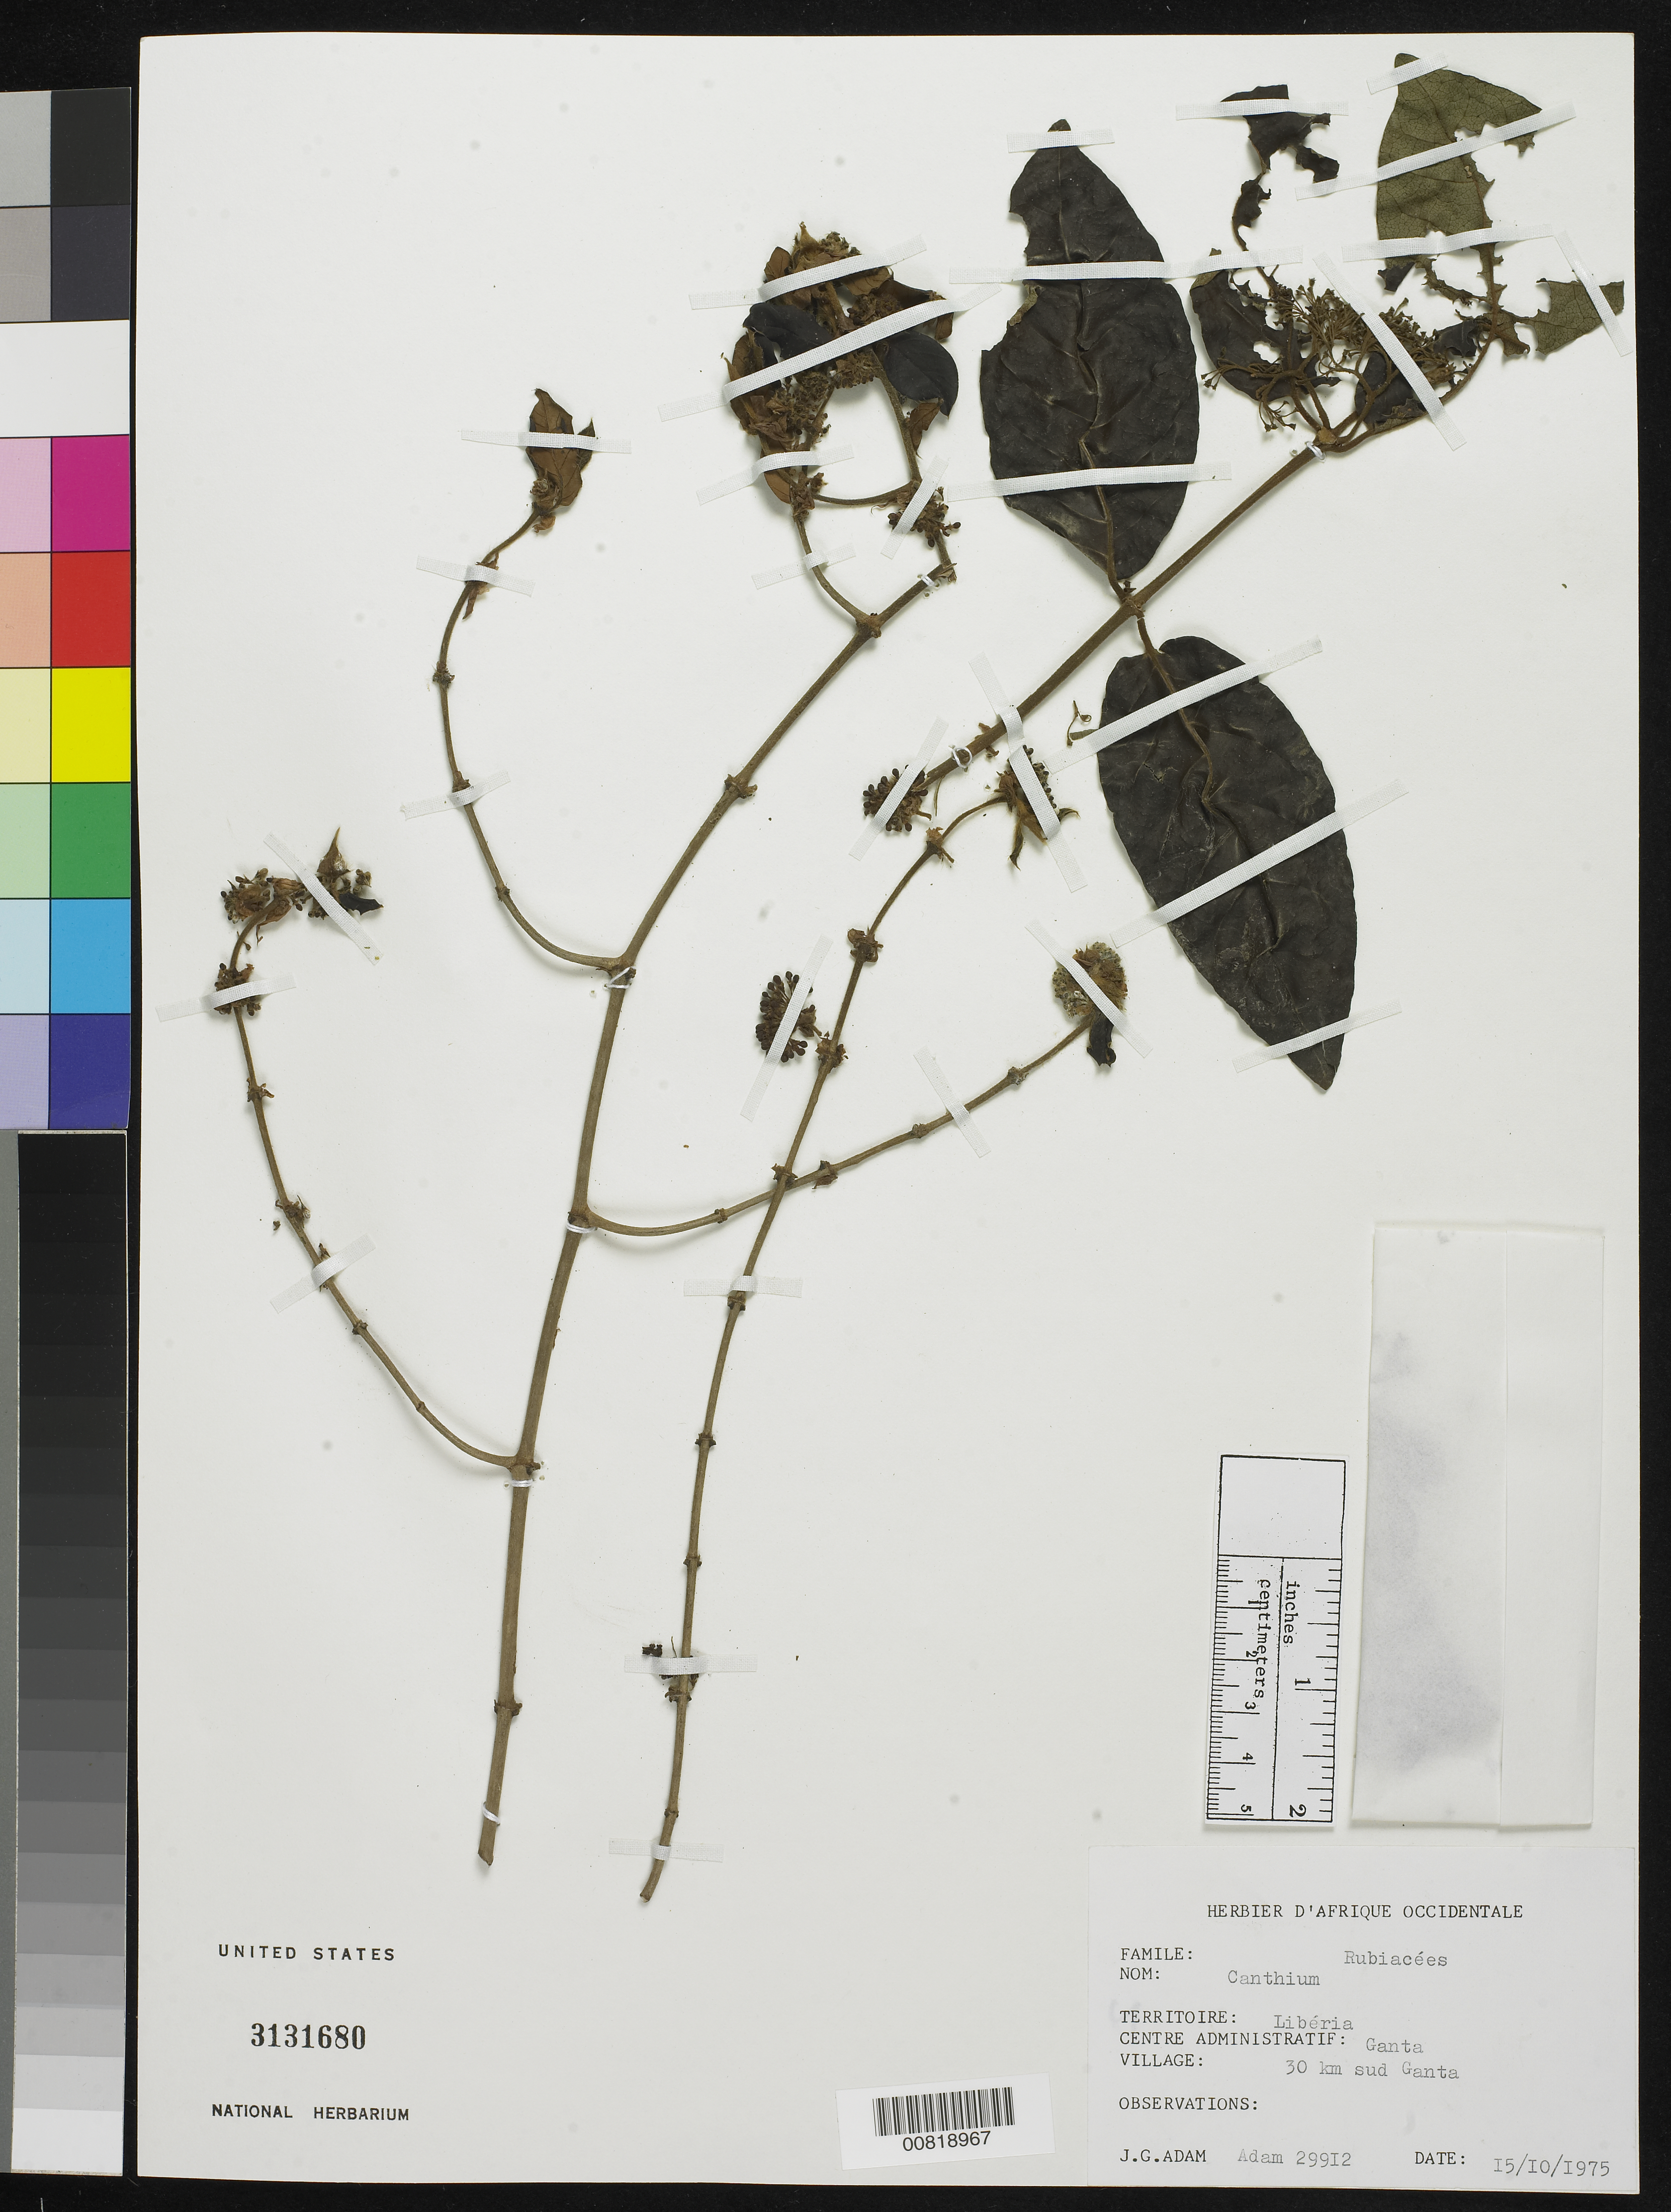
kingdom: Plantae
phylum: Tracheophyta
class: Magnoliopsida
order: Gentianales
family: Rubiaceae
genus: Bridsonia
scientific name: Bridsonia chamaedendrum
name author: (Kuntze) Verstraete & A.E. van Wyk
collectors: J. Adam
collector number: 29912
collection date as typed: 15 Oct 1975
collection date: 1975-10-15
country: Liberia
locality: Ganta, 30km S of,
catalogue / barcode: US 3131680